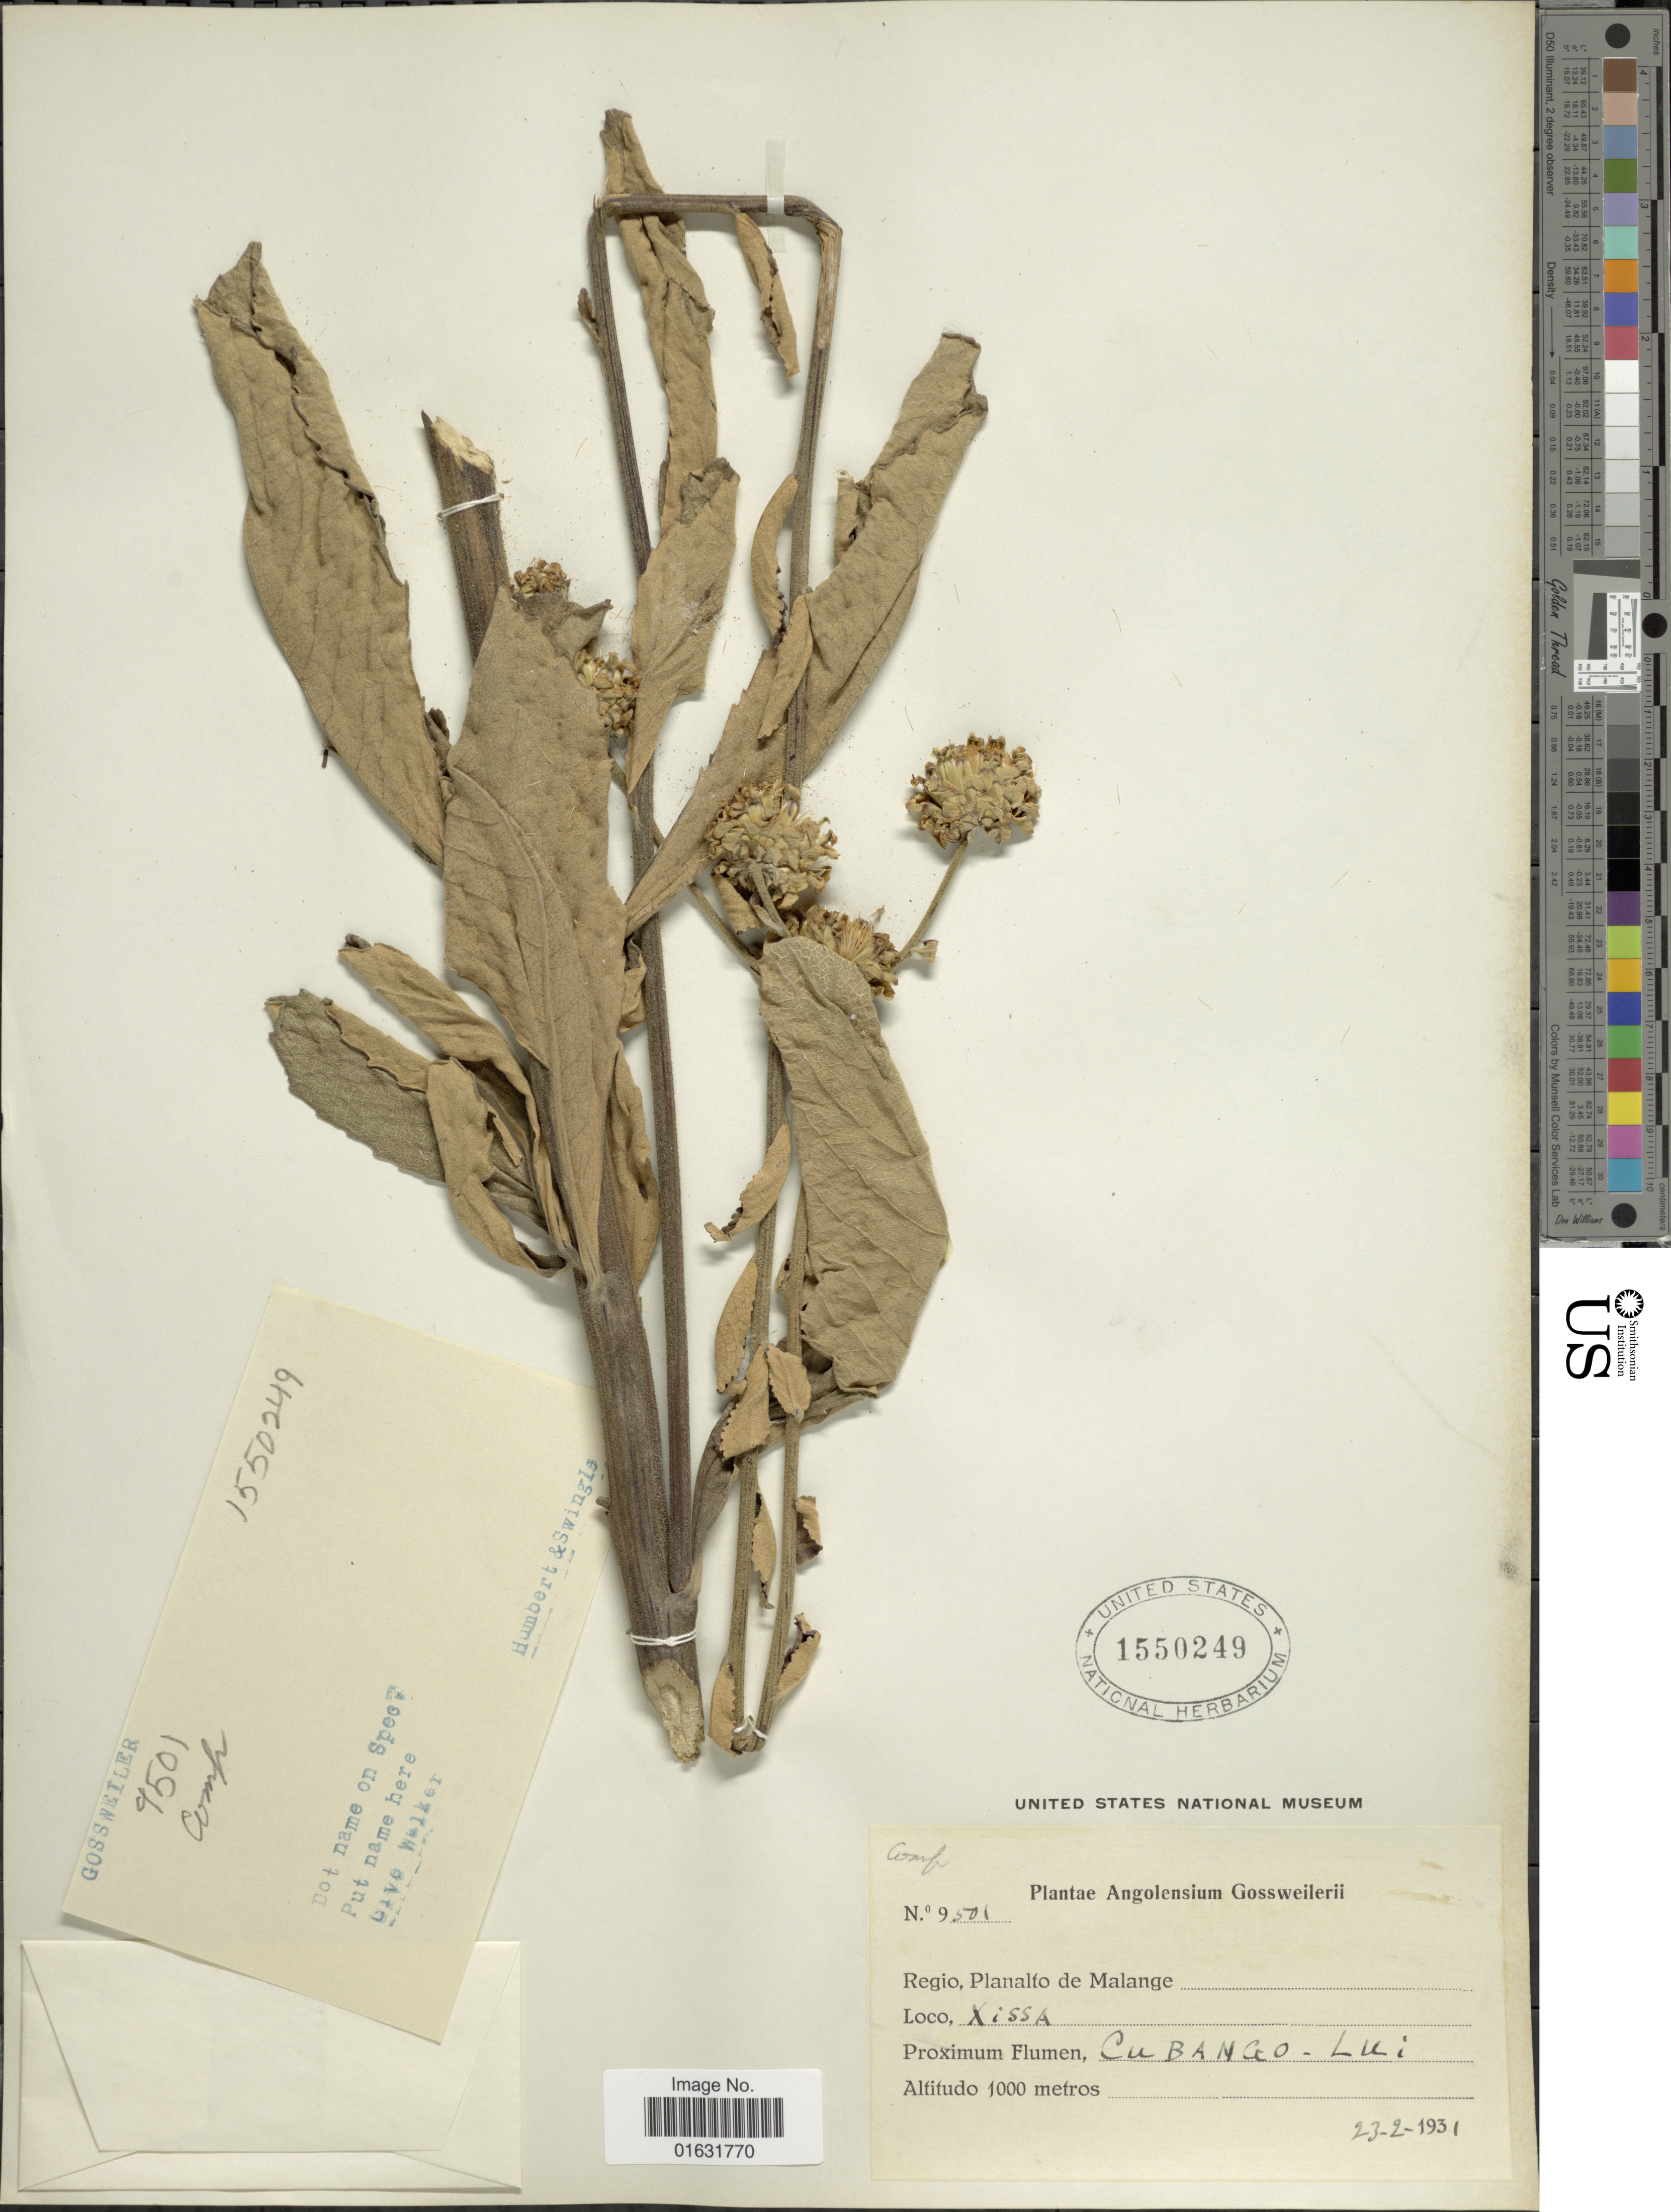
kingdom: Plantae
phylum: Tracheophyta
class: Magnoliopsida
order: Asterales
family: Asteraceae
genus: Baccharoides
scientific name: Baccharoides sp.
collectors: H. Humbert & -. Swingle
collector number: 9501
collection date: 1931-02-23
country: Angola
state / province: Malange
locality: Xissa, Cubango-Lui.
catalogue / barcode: US 1550249